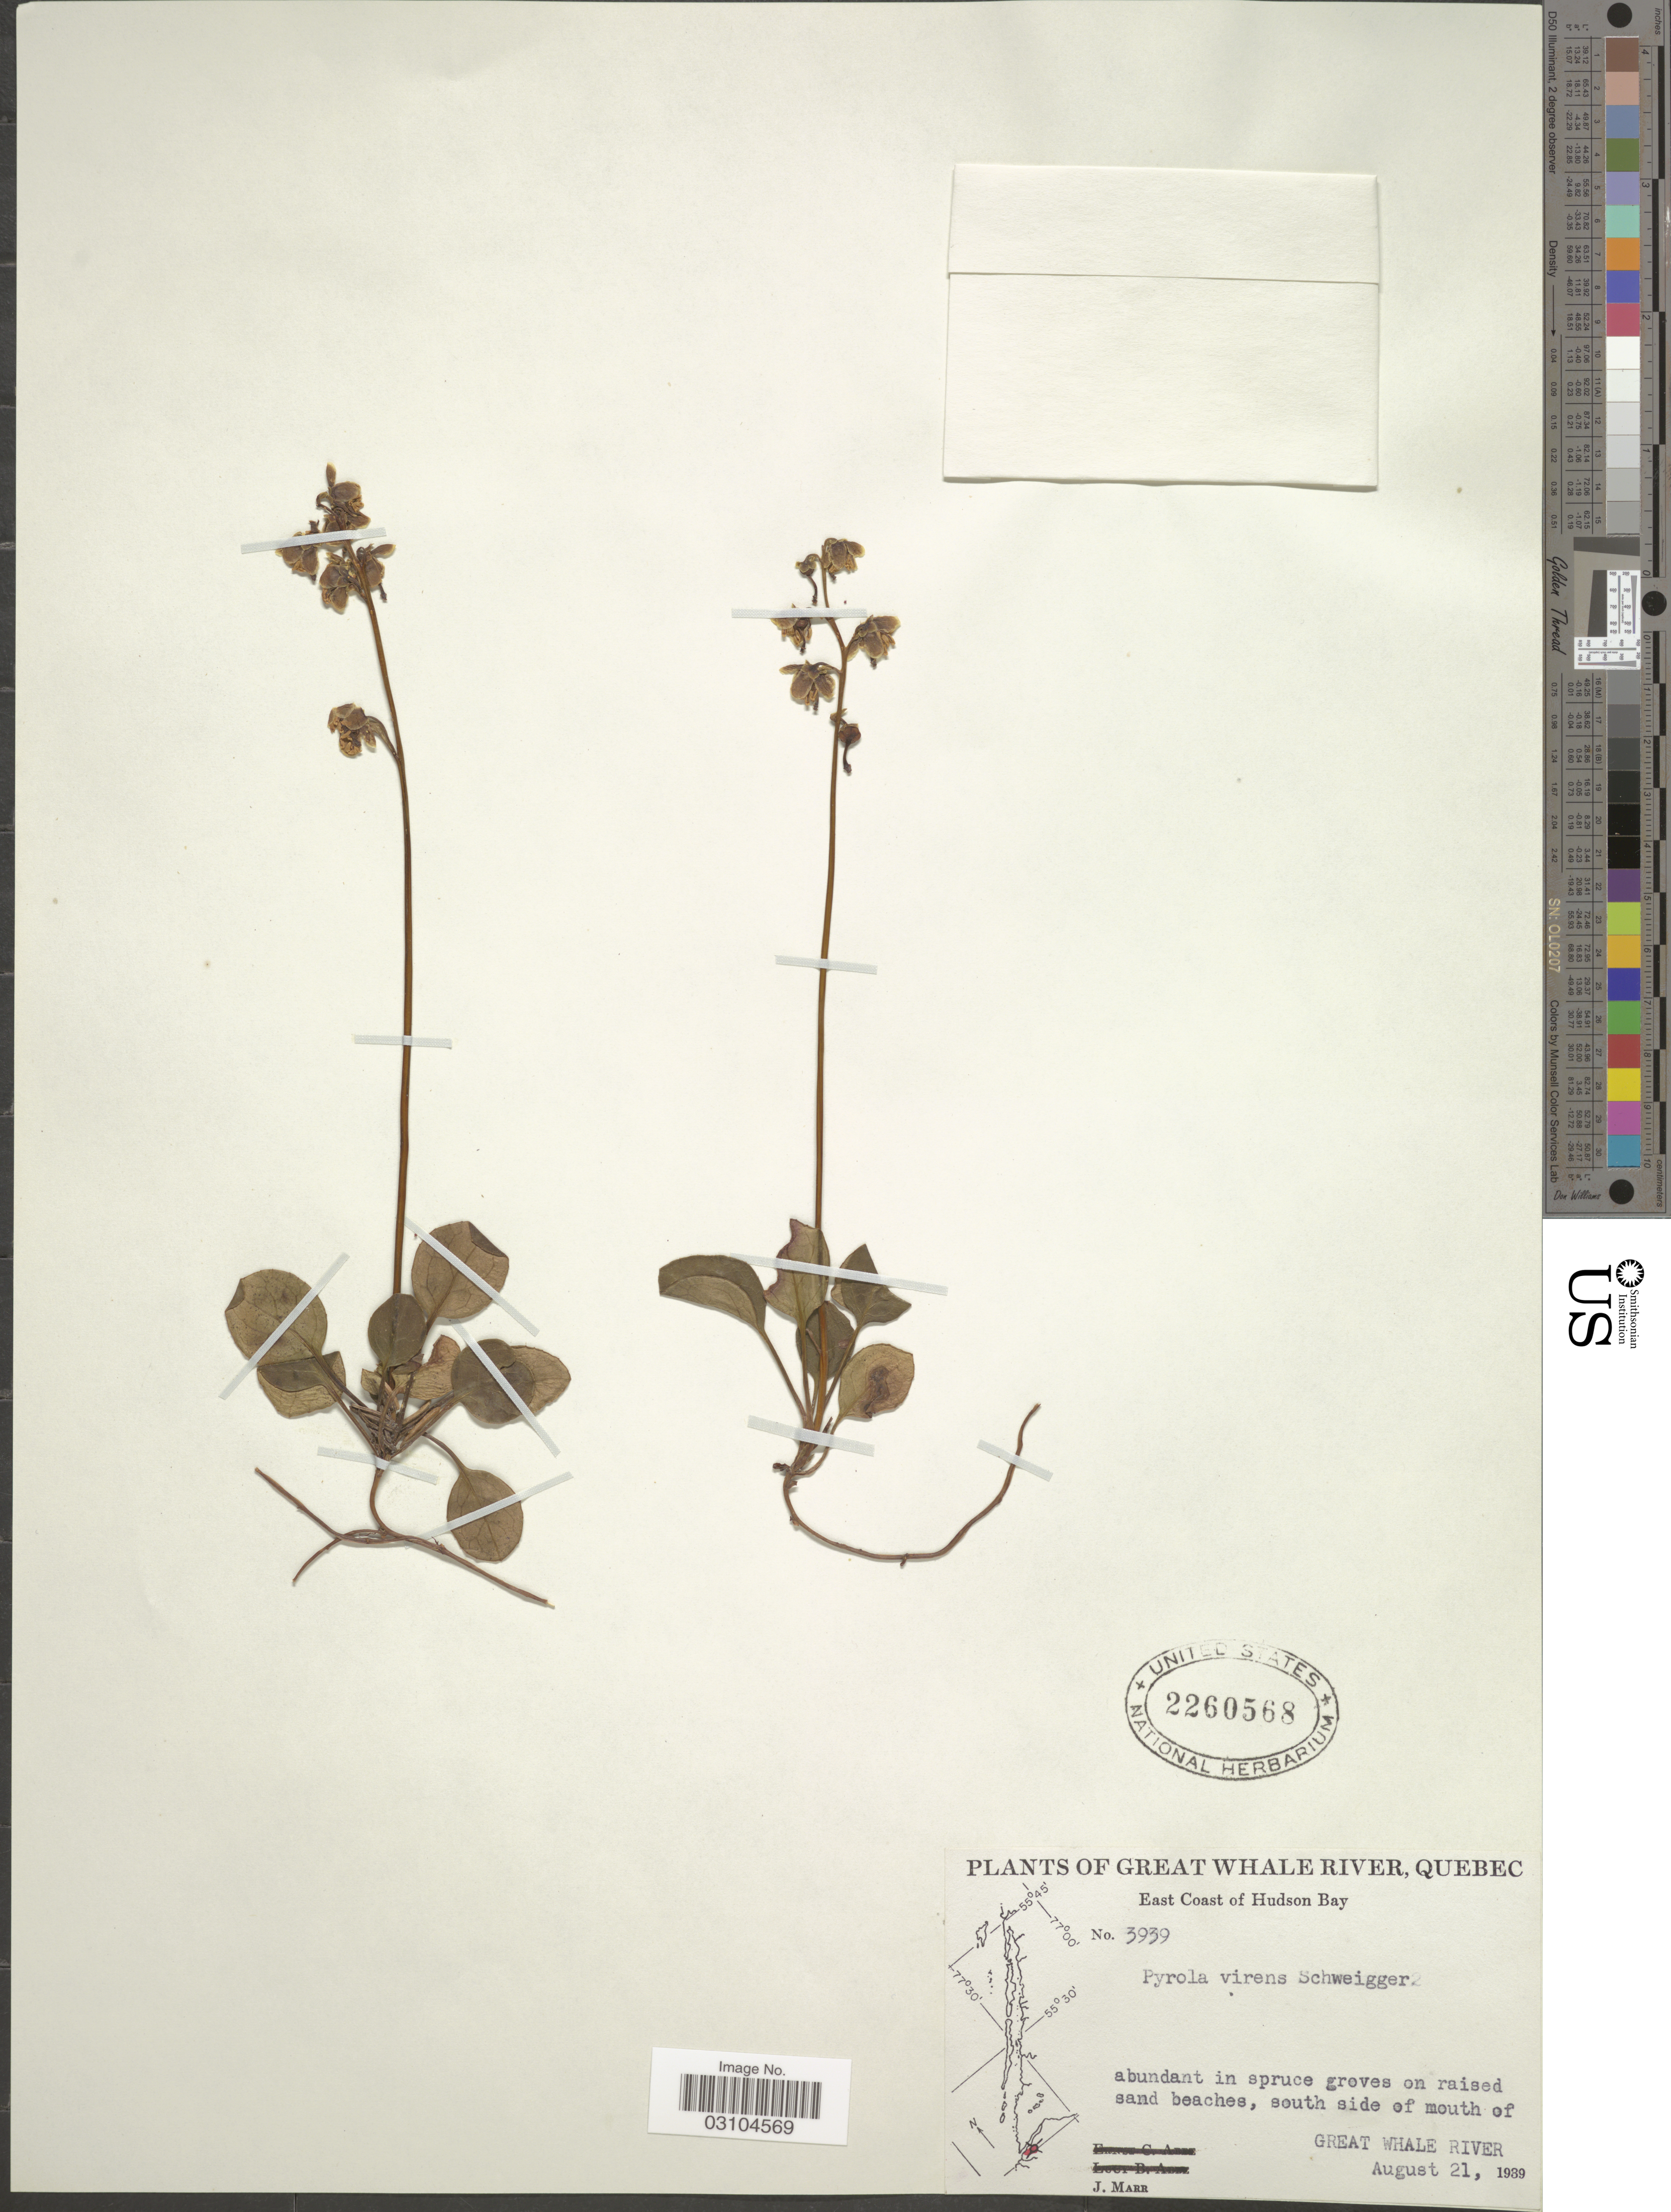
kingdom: Plantae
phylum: Tracheophyta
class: Magnoliopsida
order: Ericales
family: Ericaceae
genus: Pyrola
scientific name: Pyrola virens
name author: Schweigg.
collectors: J. Marr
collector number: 3939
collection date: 1939-08-21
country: Canada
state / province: Quebec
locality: Great Whale River. East Coast of Hudson Bay. South side of mouth of Great Whale River.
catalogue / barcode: US 2260568